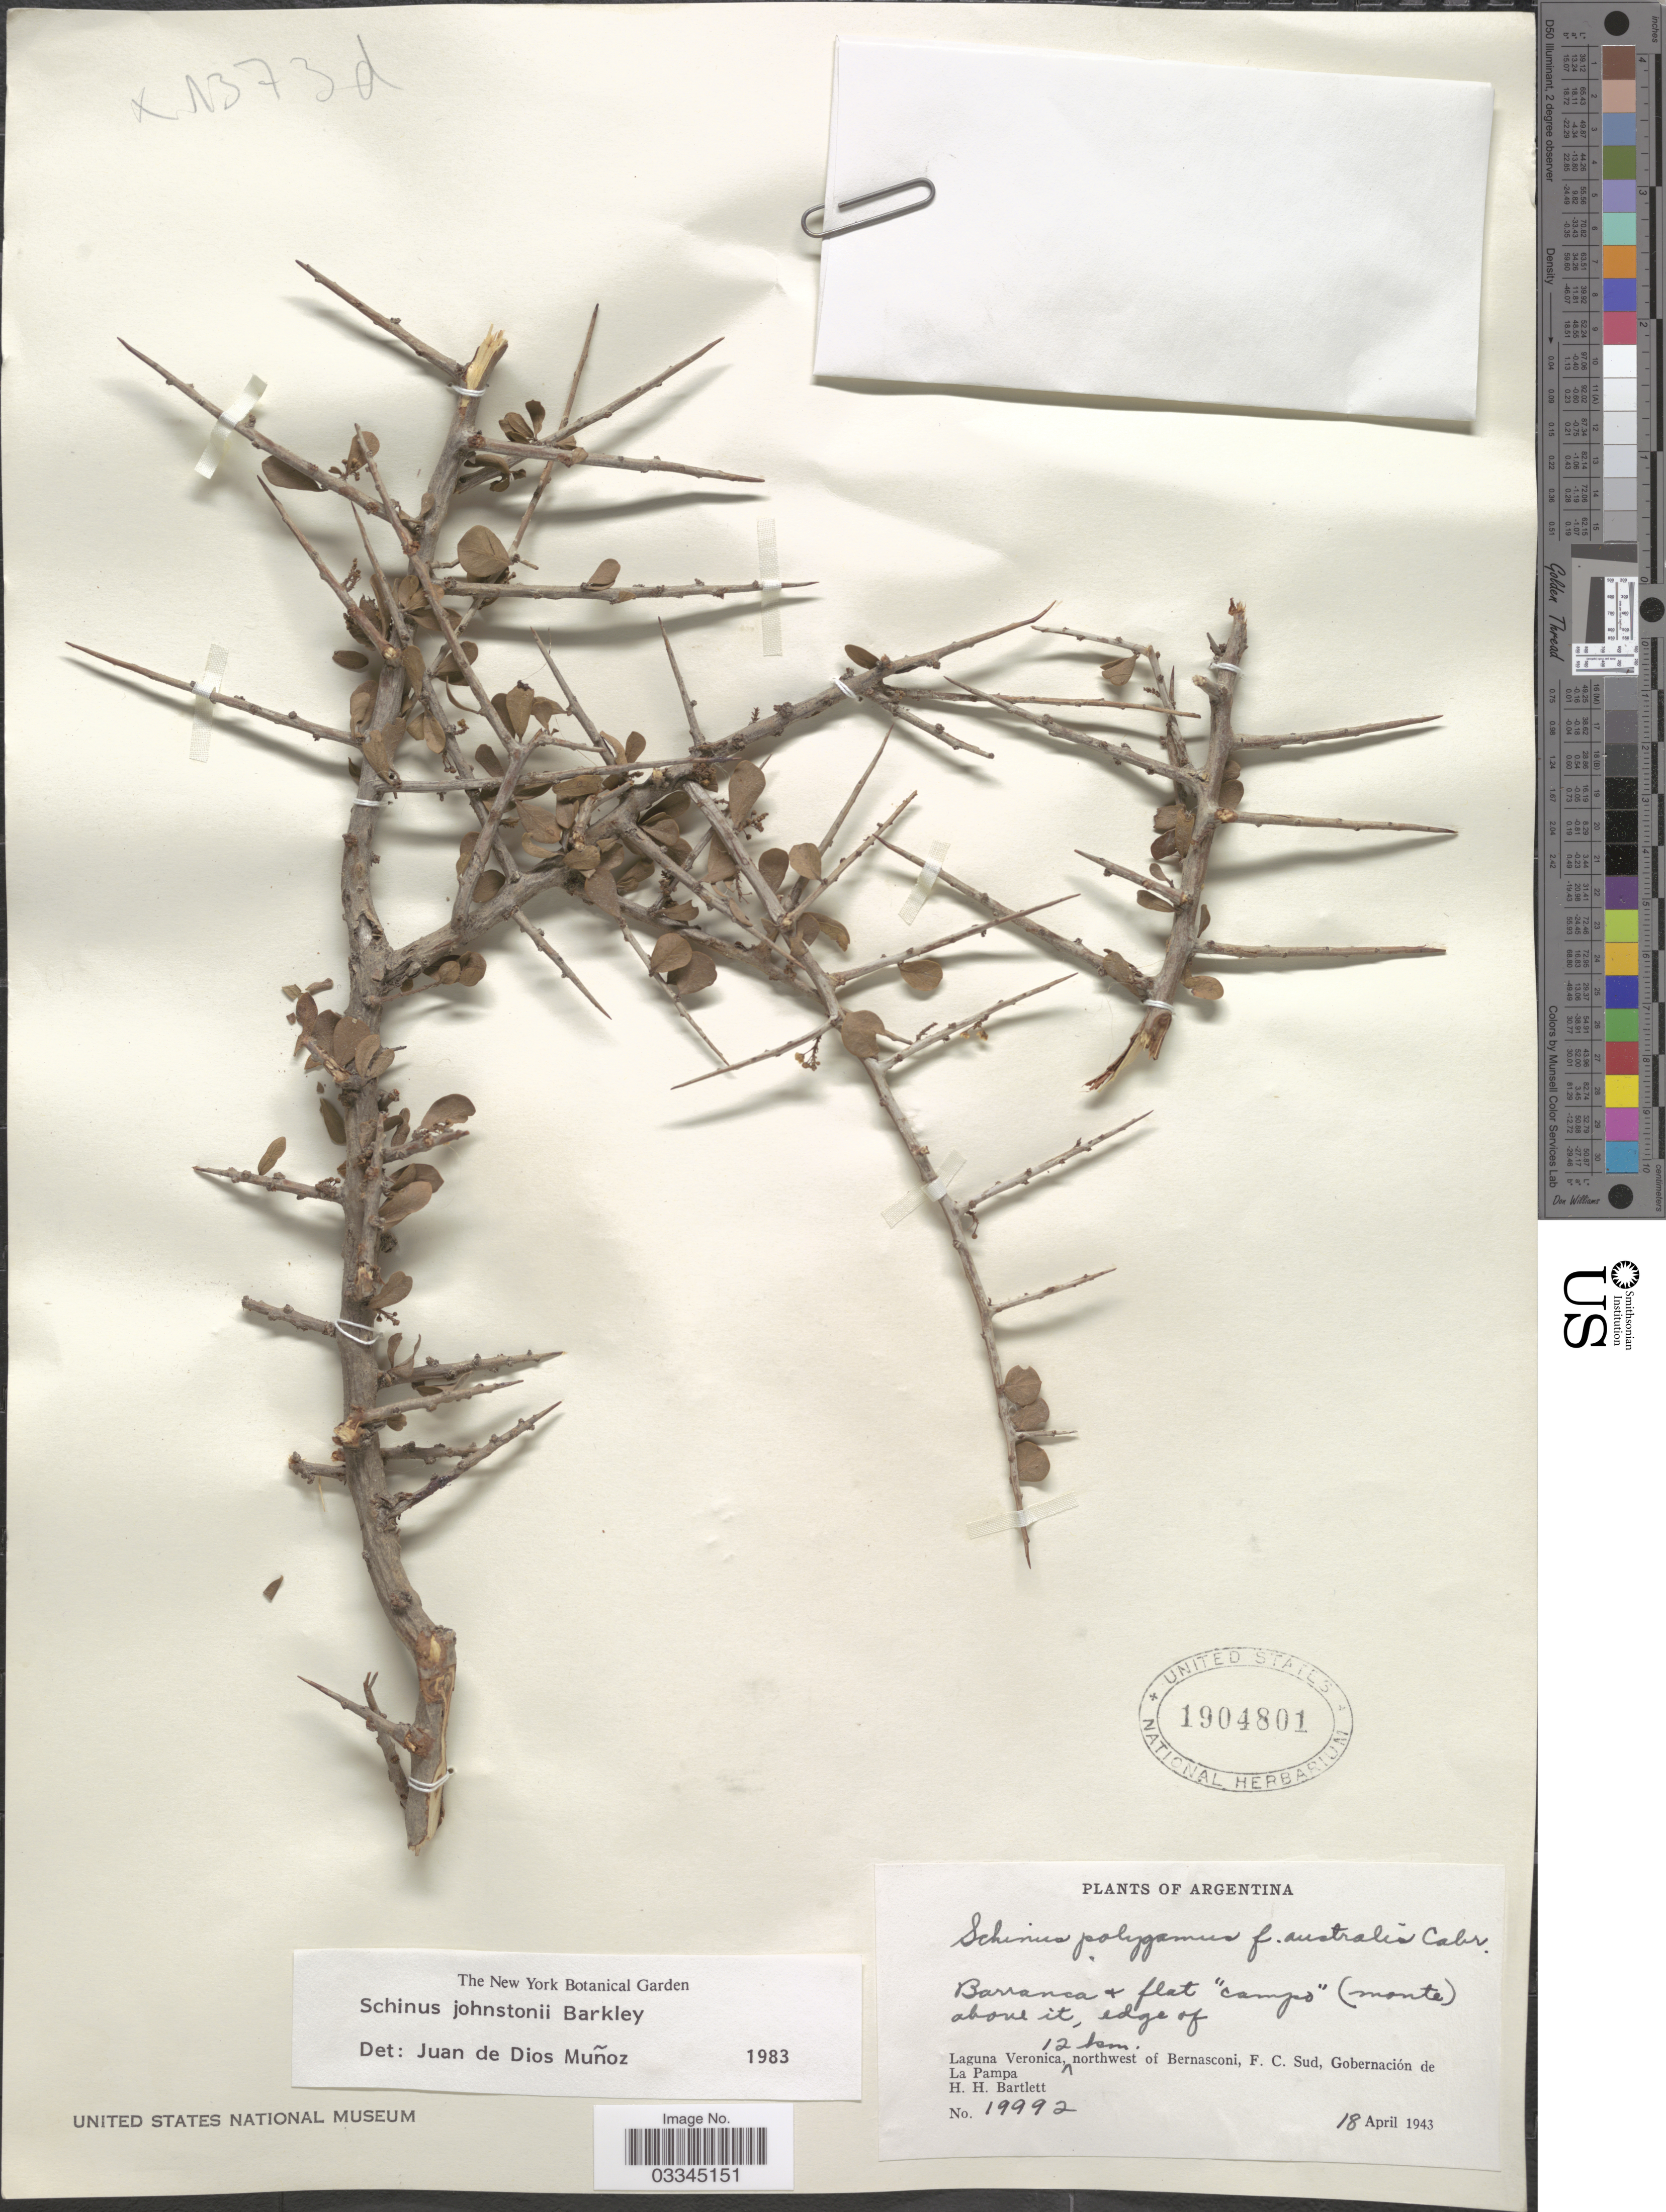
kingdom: Plantae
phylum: Tracheophyta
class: Magnoliopsida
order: Sapindales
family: Anacardiaceae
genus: Schinus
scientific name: Schinus johnstonii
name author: F.A. Barkley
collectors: H. H. Bartlett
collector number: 19992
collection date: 1943-04-18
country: Argentina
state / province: La Pampa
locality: Laguna Veronica, 12 km. northwest of Bernasconi, F.C. Sud, Gobernación de La Pampa.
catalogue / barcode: US 1904801